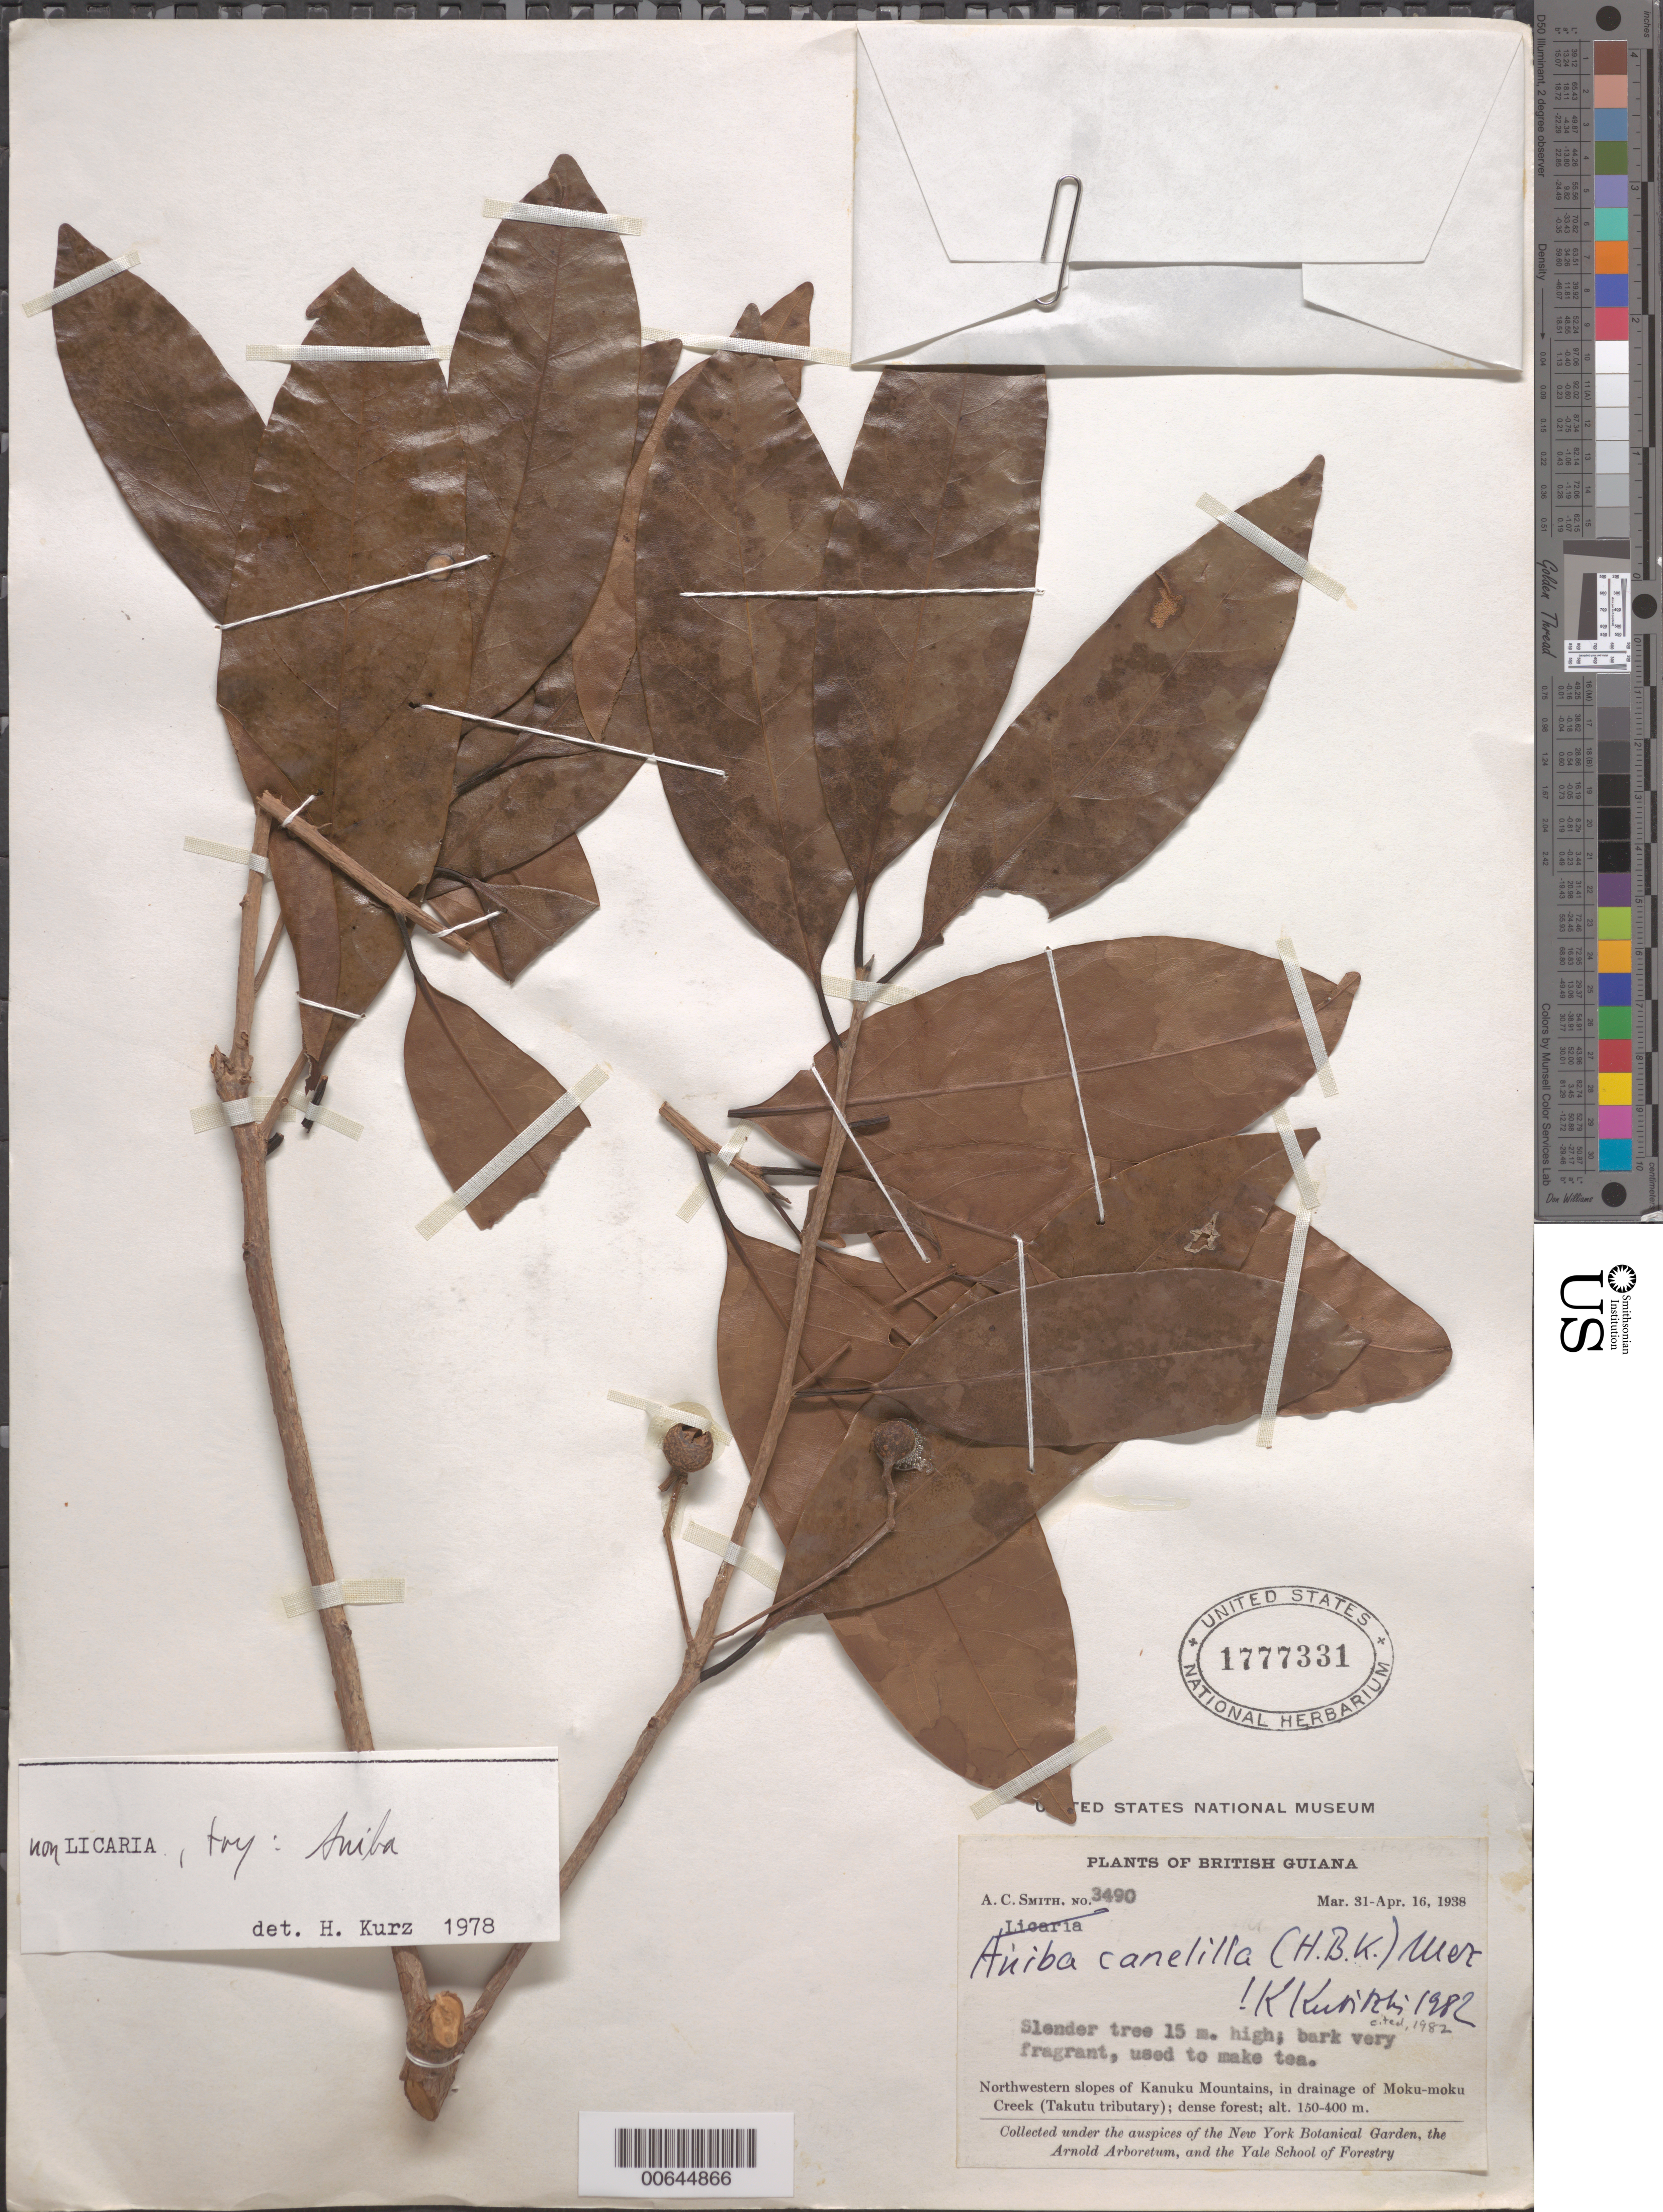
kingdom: Plantae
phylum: Tracheophyta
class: Magnoliopsida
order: Laurales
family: Lauraceae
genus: Aniba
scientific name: Aniba canelilla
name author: (Kunth) Mez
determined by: Kubitzki, Klaus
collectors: A. C. Smith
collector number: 3490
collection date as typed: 31-Mar-38 to 16-Apr-38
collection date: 1938-03-31/1938-04-16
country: Guyana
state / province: U. Takutu-U. Essequibo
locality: Kanuku Mts., NW slopes, in drainage of Moku-moku Creek (Takutu tributary)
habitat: Dense forest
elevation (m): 150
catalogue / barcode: US 1777331